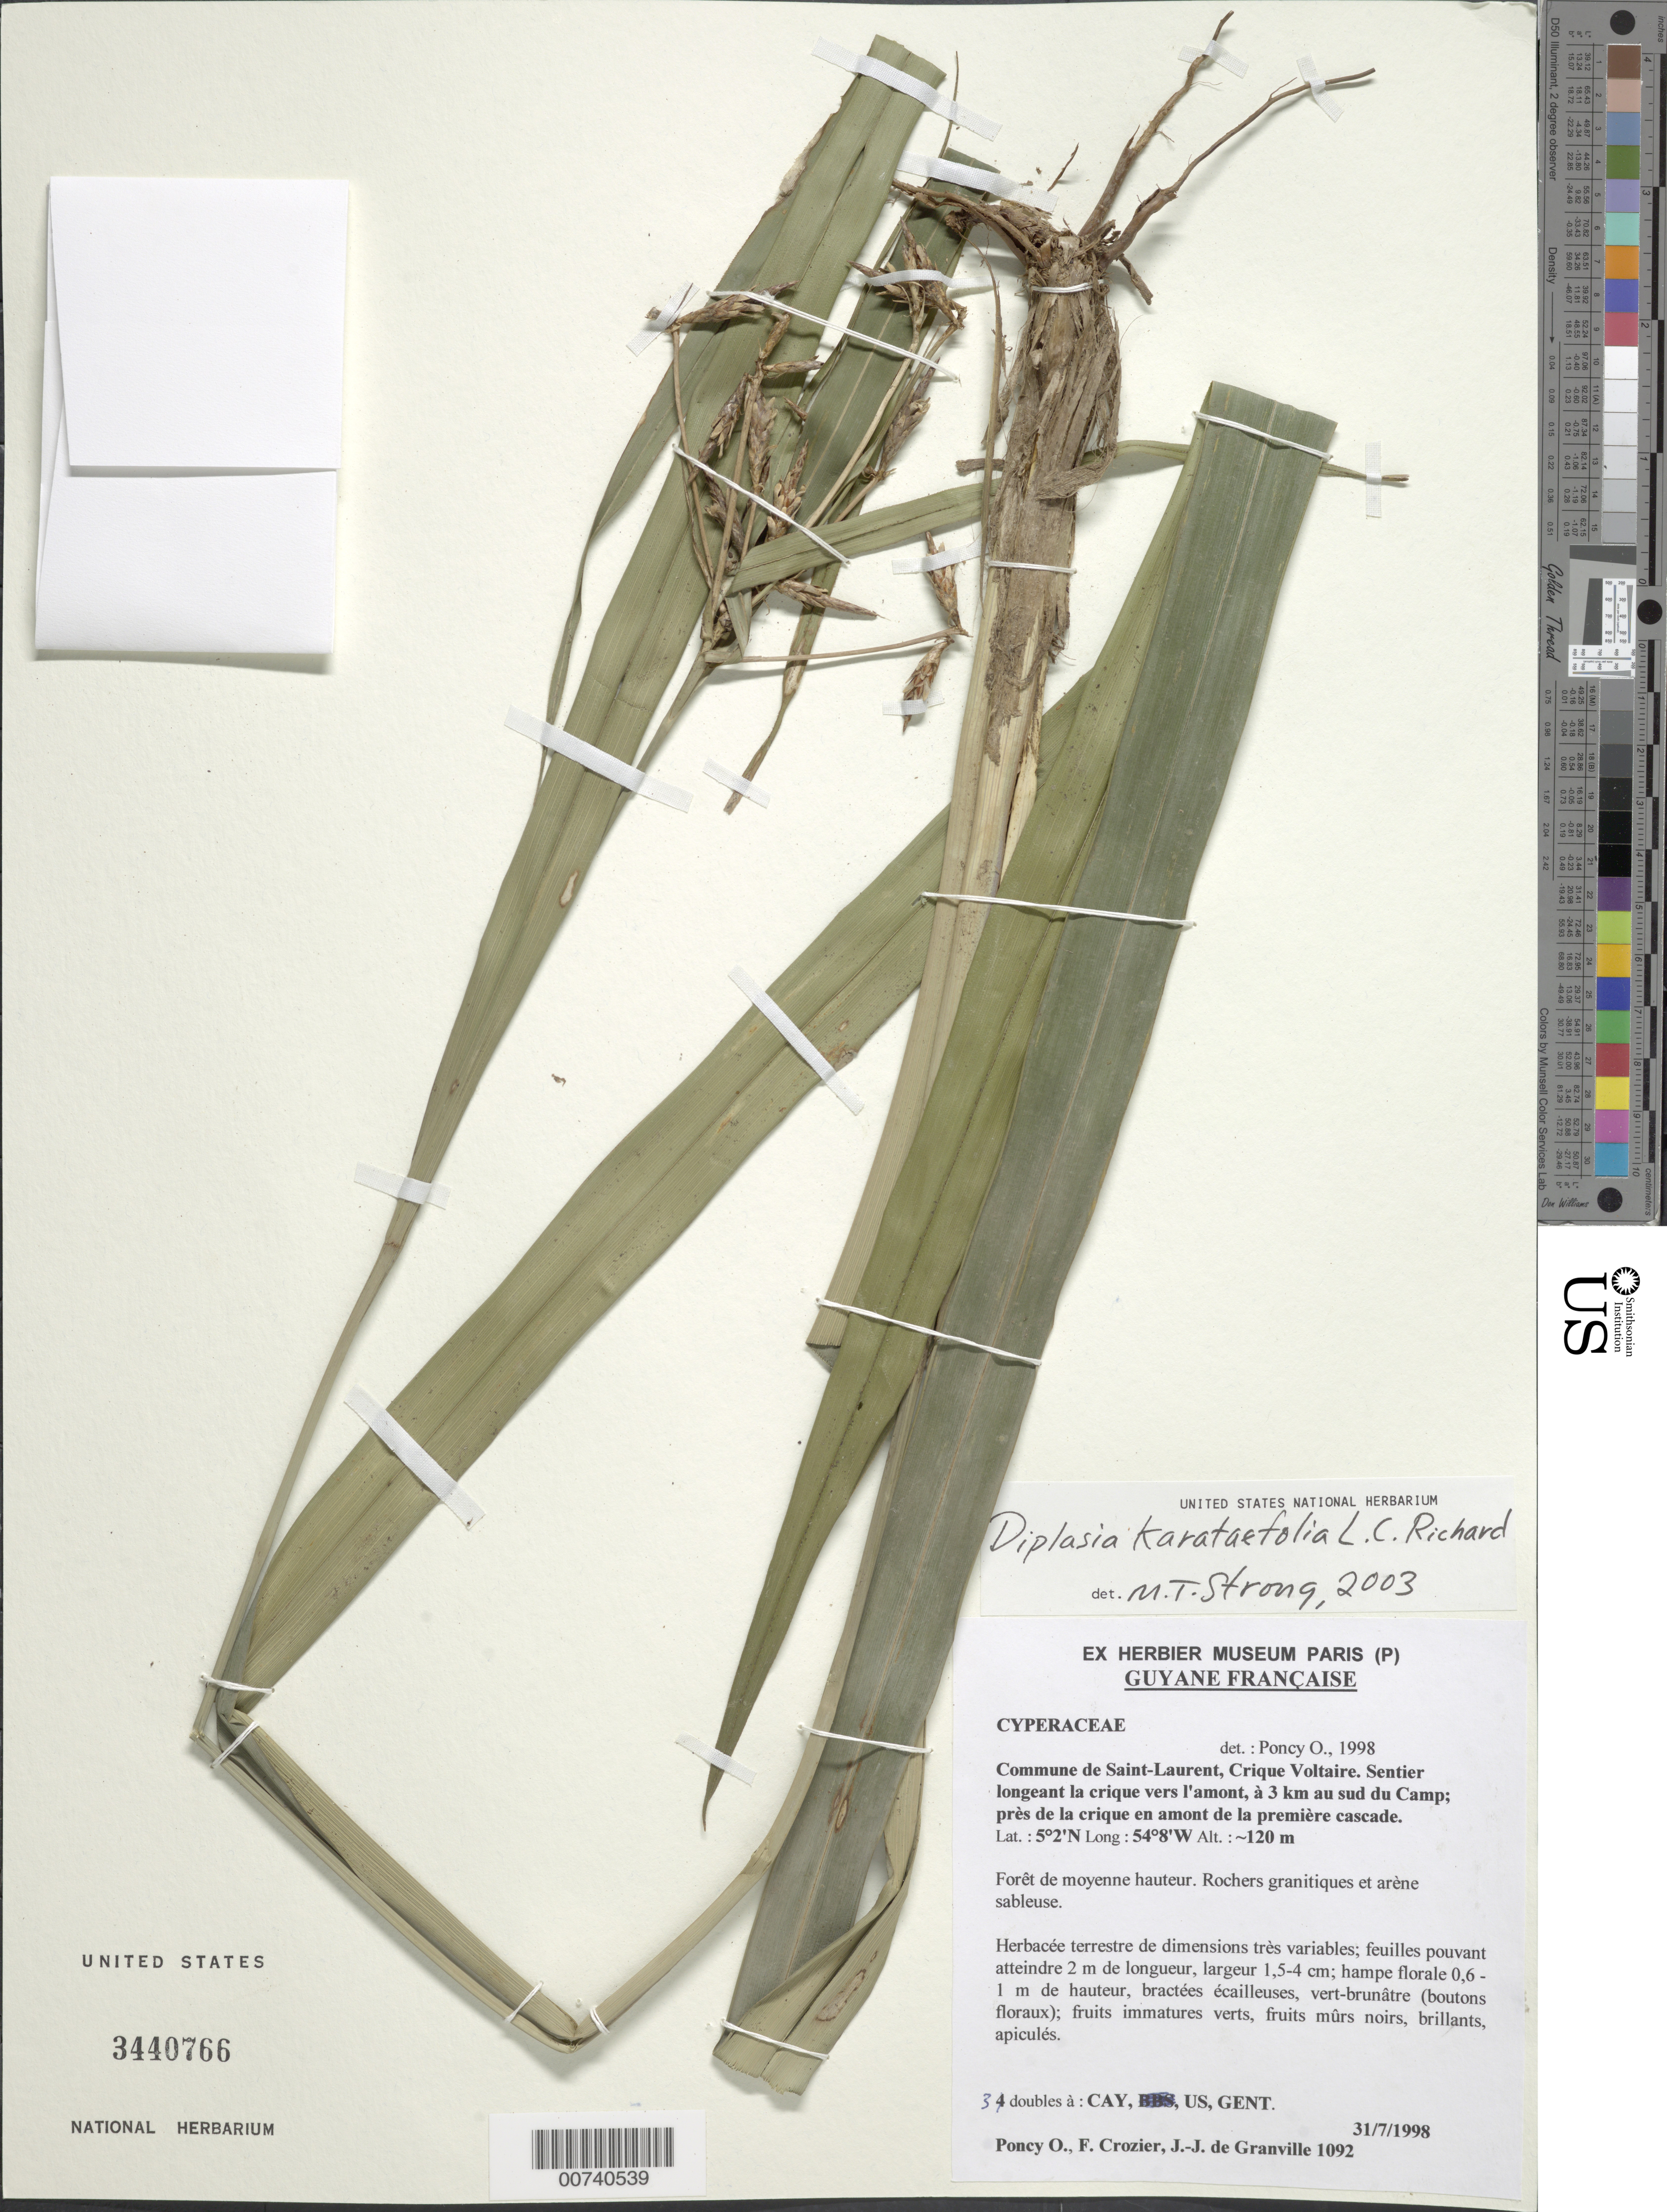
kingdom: Plantae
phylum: Tracheophyta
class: Liliopsida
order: Poales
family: Cyperaceae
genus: Diplasia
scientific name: Diplasia karatifolia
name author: Rich.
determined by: Strong, M. T., (US), Smithsonian Institution - National Museum of Natural History (UNITED STATES)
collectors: O. Poncy, F. Crozier & J.-J. de Granville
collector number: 1092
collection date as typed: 31-Jul-98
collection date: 1998-07-31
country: French Guiana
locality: Commune de Saint Laurent du Maroni, Crique Volatire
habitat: Medium tall forest; granite rocks and sandy area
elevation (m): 120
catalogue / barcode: US 3440766